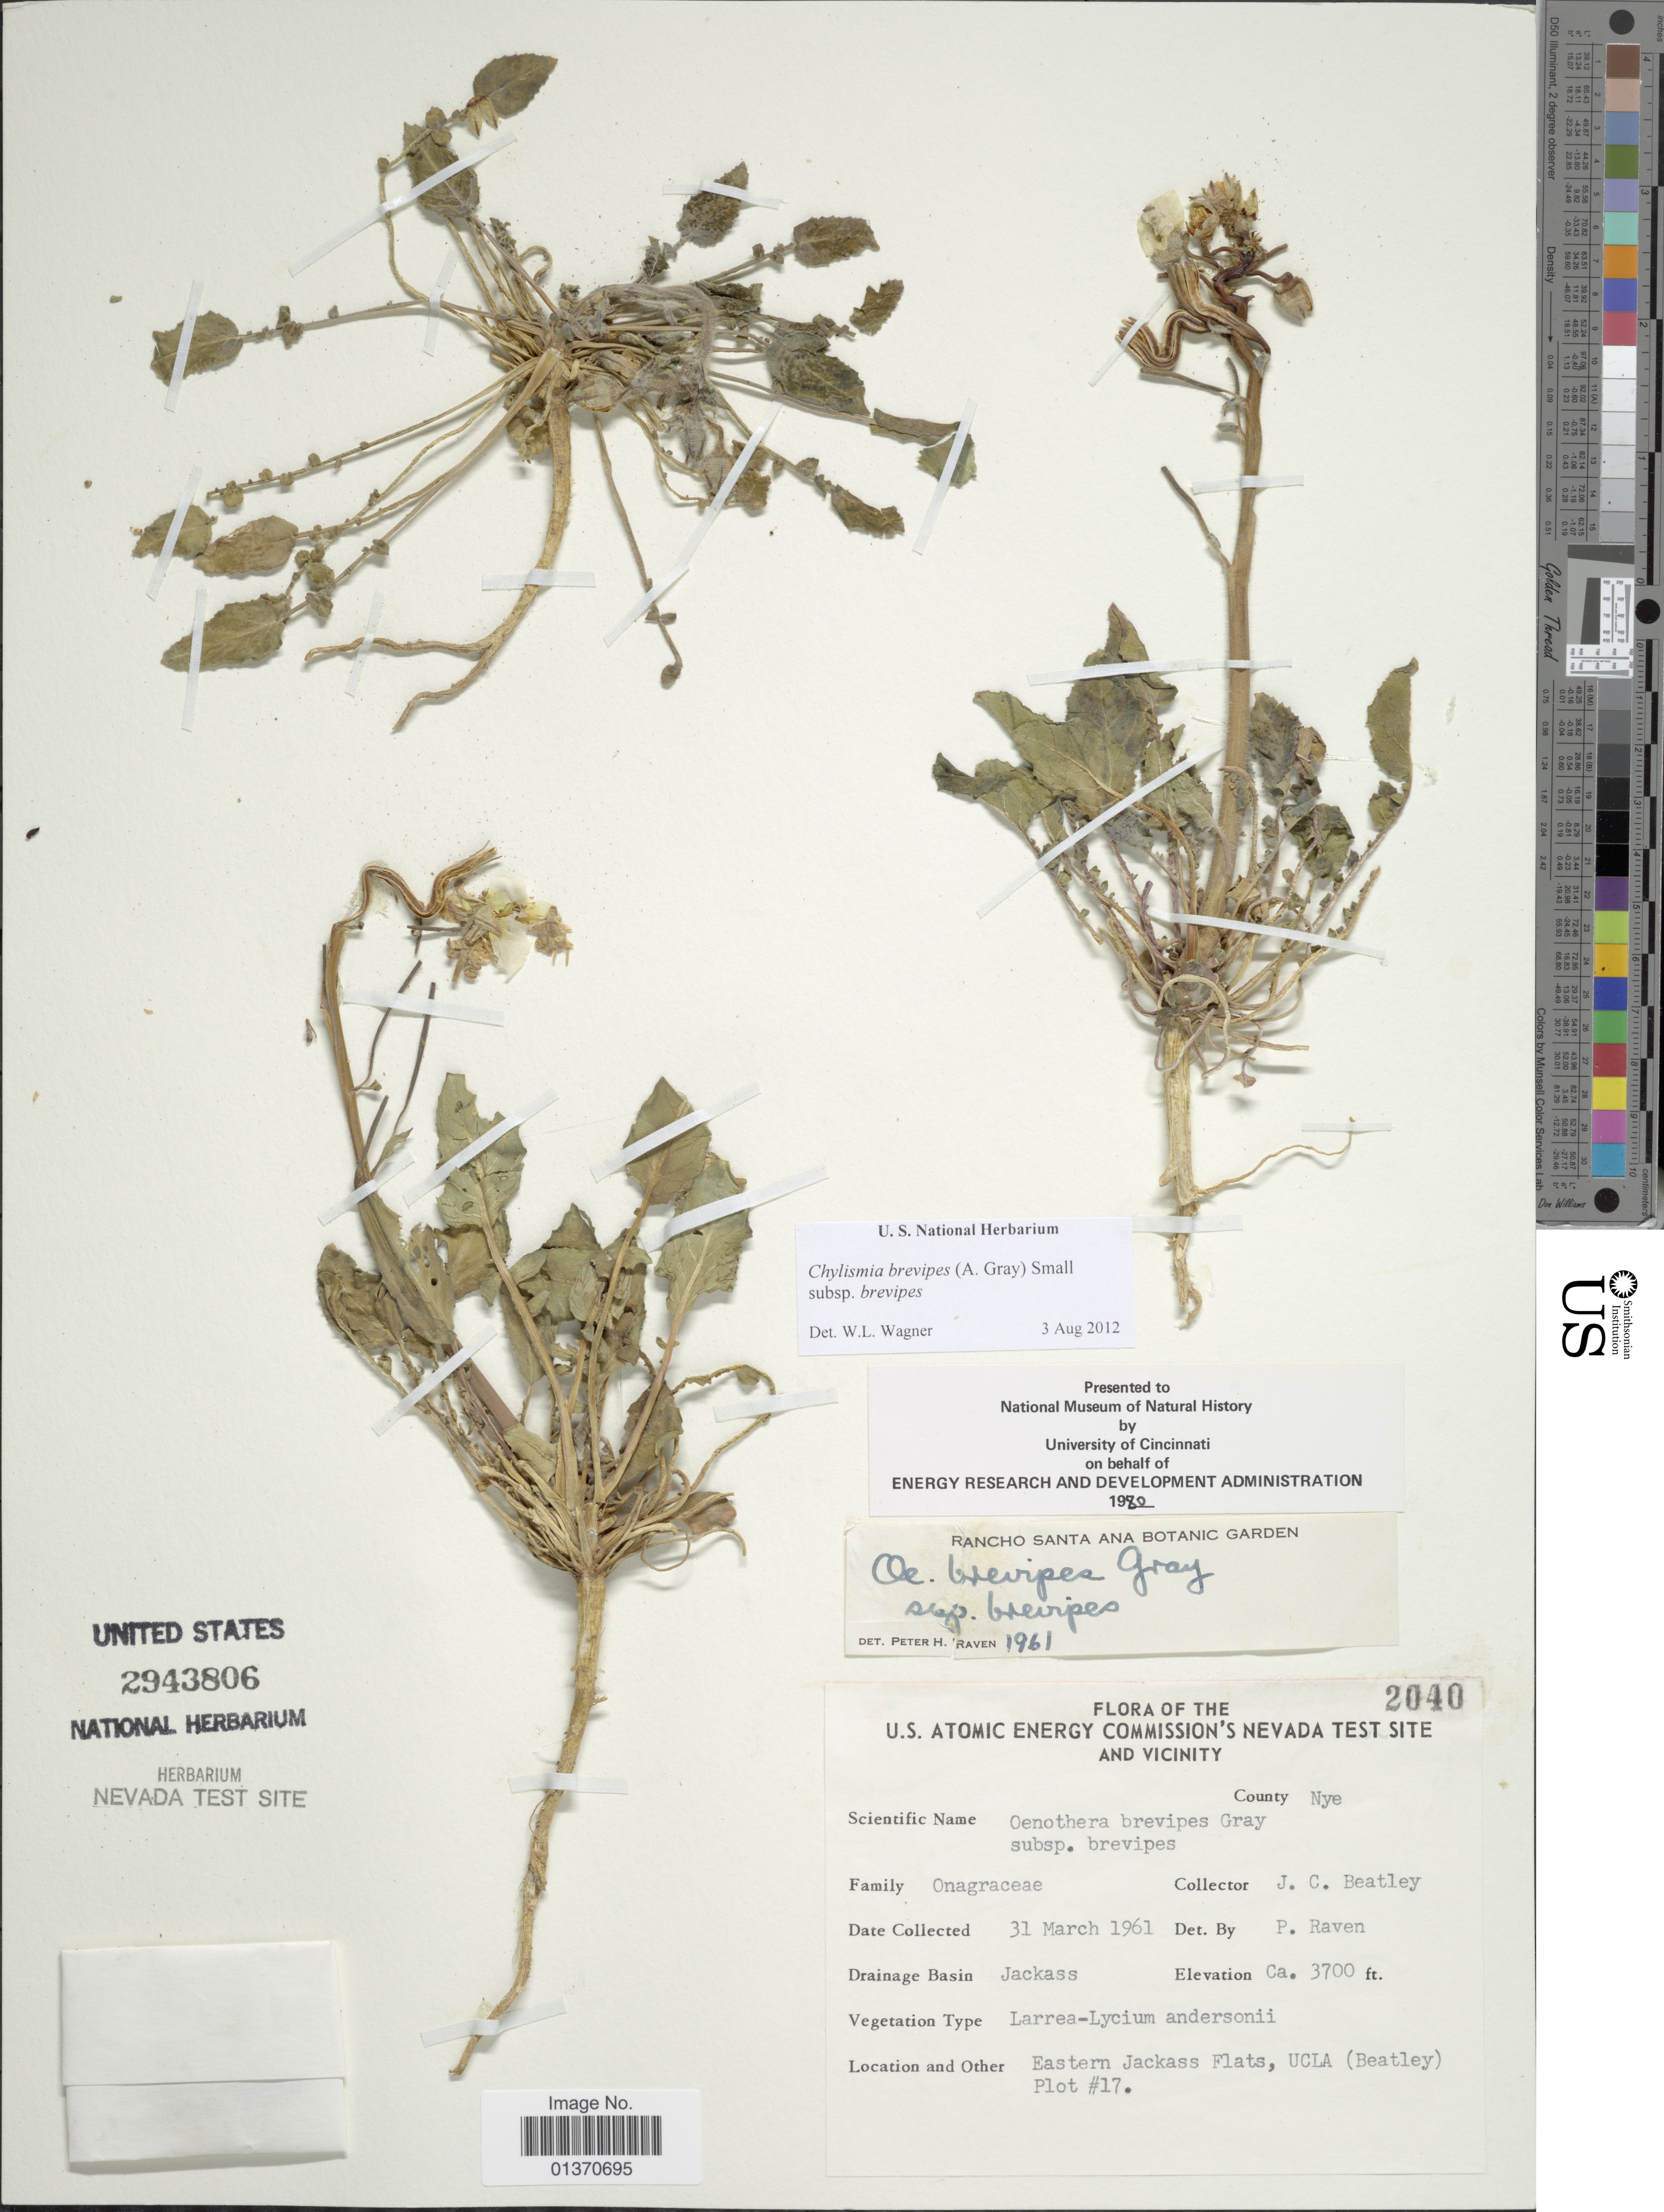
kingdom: Plantae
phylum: Tracheophyta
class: Magnoliopsida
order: Myrtales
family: Onagraceae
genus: Chylismia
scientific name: Chylismia brevipes subsp. brevipes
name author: (A. Gray) Small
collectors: J. C. Beatley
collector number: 2040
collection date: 1961-03-31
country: United States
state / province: Nevada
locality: U. S. Atomic Energy Commission's Nevada Test Site and Vicinity, Jackass, Eastern Jackass Flats, UCLA (Beatley) Plot #17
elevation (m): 1128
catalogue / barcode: US 2943806